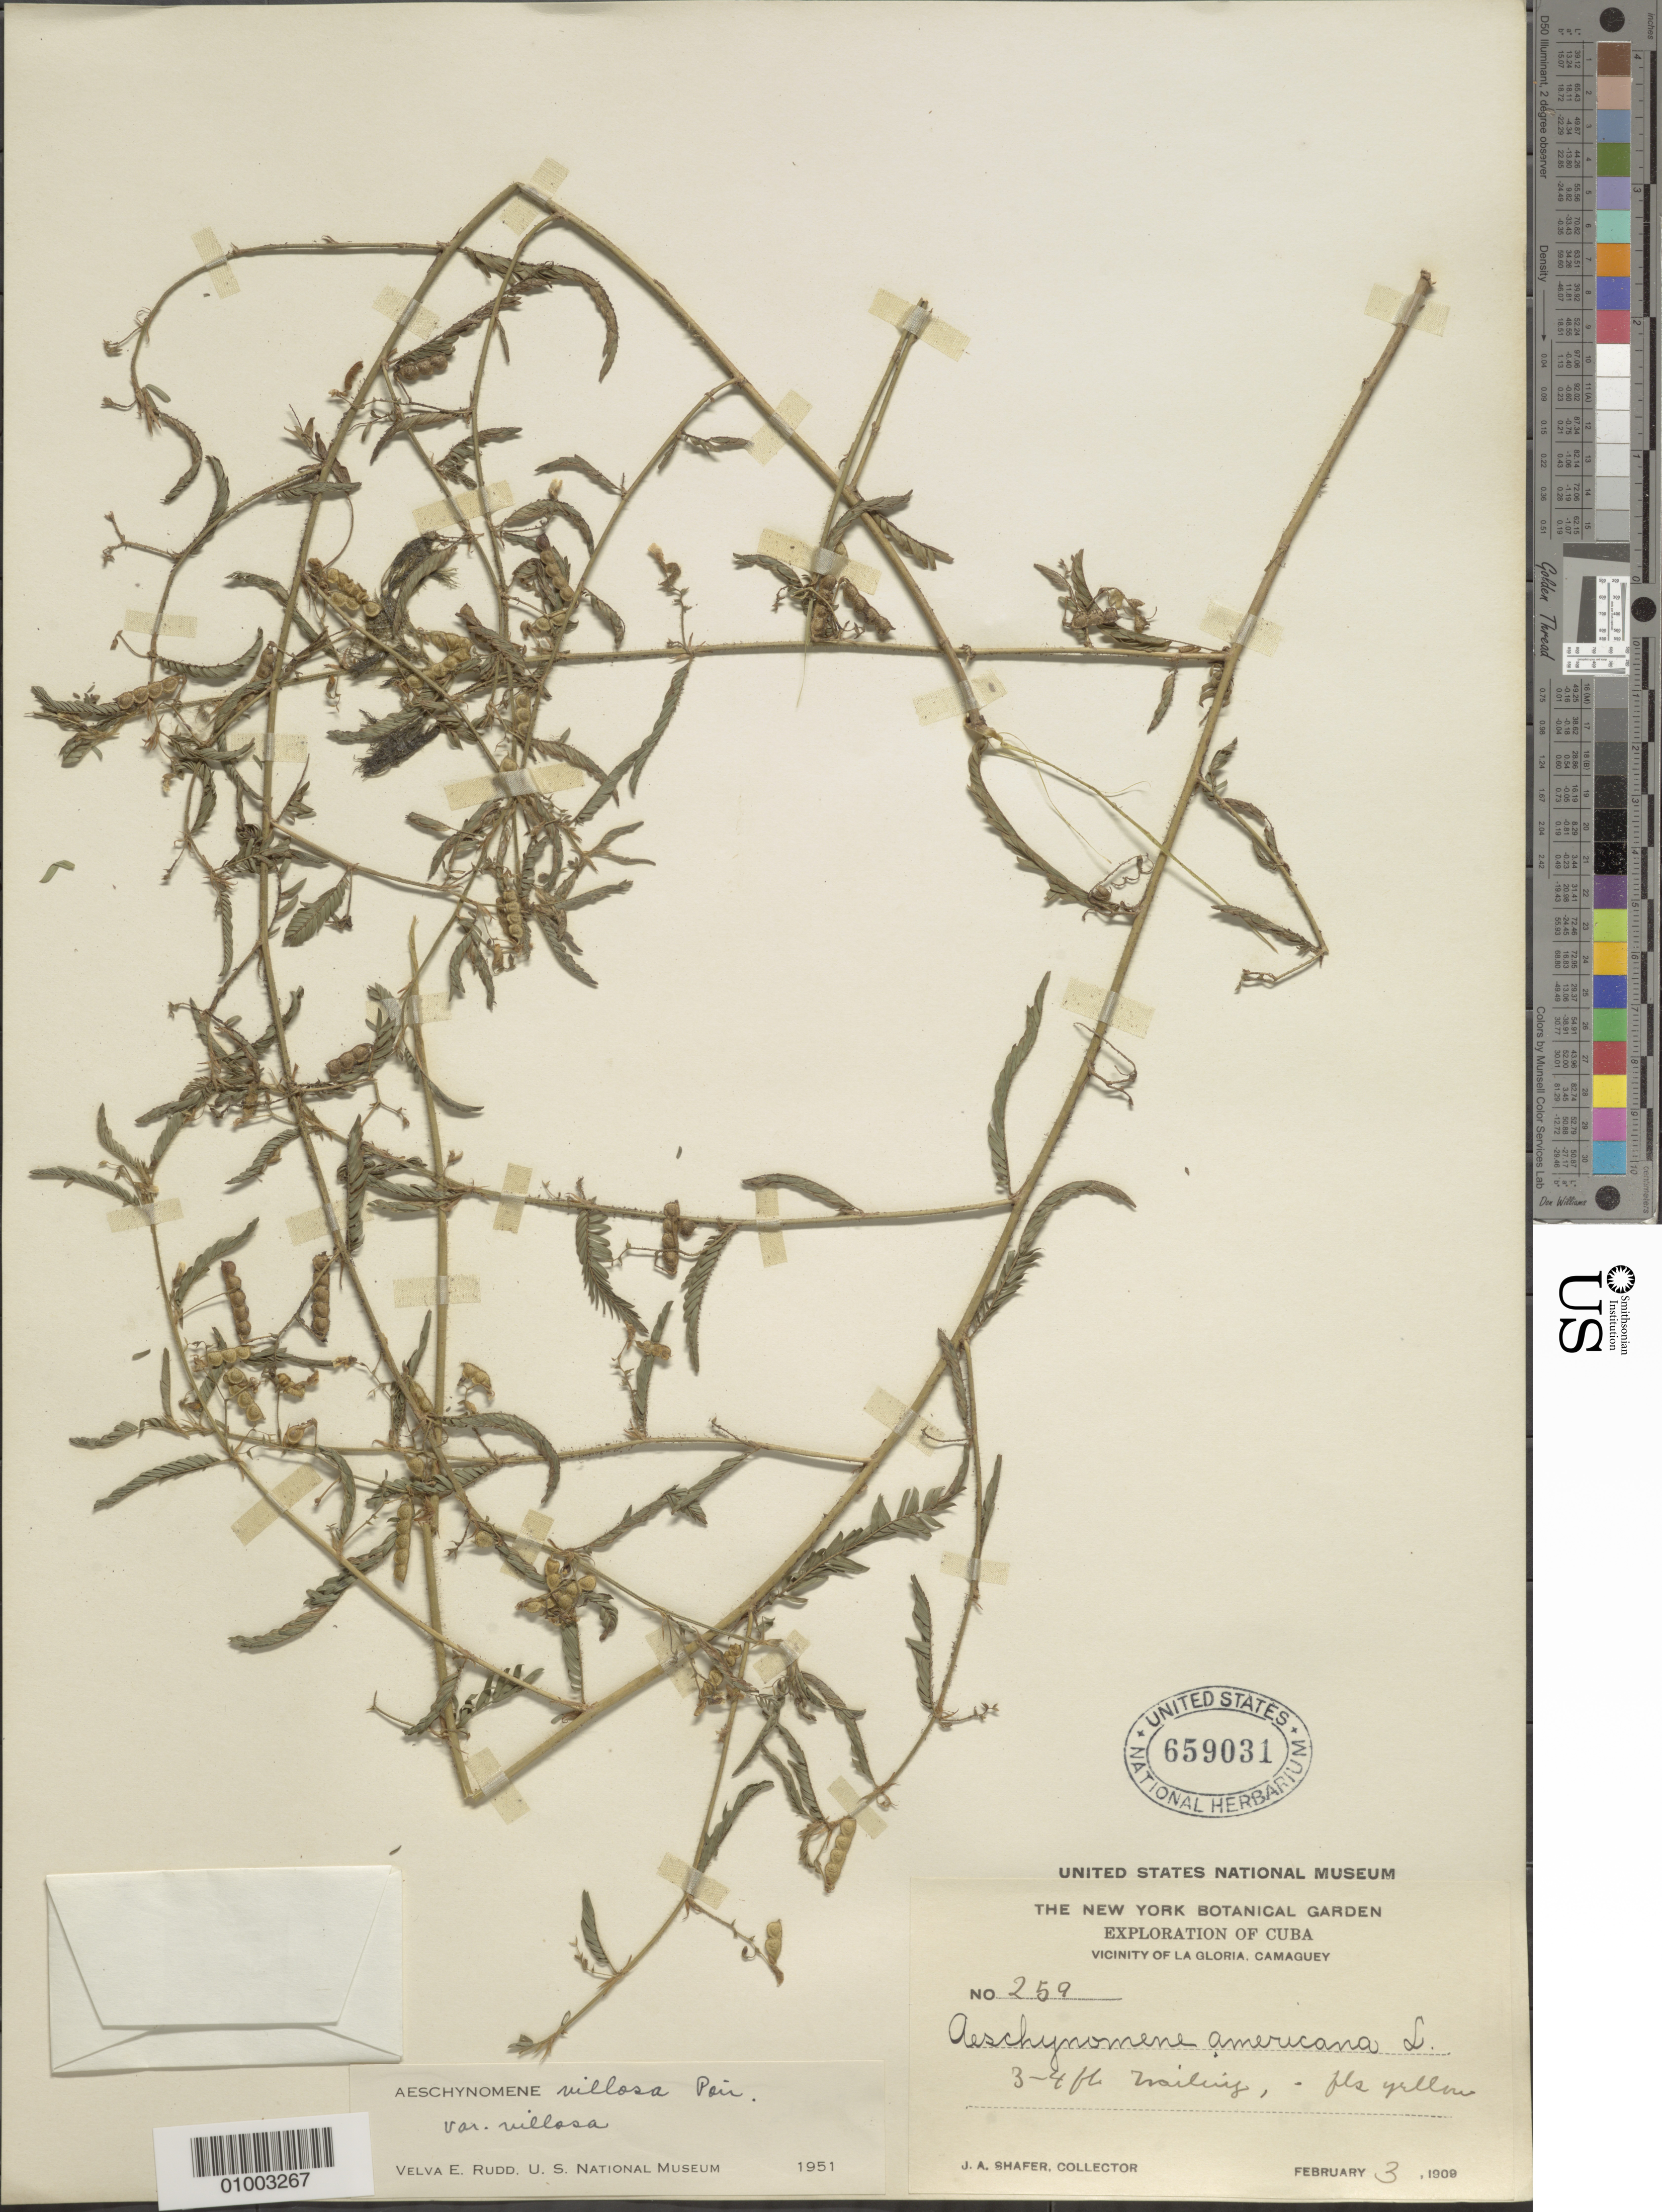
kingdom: Plantae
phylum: Tracheophyta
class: Magnoliopsida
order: Fabales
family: Fabaceae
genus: Aeschynomene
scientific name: Aeschynomene villosa var. villosa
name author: Poir.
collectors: J. A. Shafer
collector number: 259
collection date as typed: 03 Feb 1909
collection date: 1909-02-03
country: Cuba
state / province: Camagüey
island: Cuba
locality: Vicinity of La Gloria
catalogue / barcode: US 659031